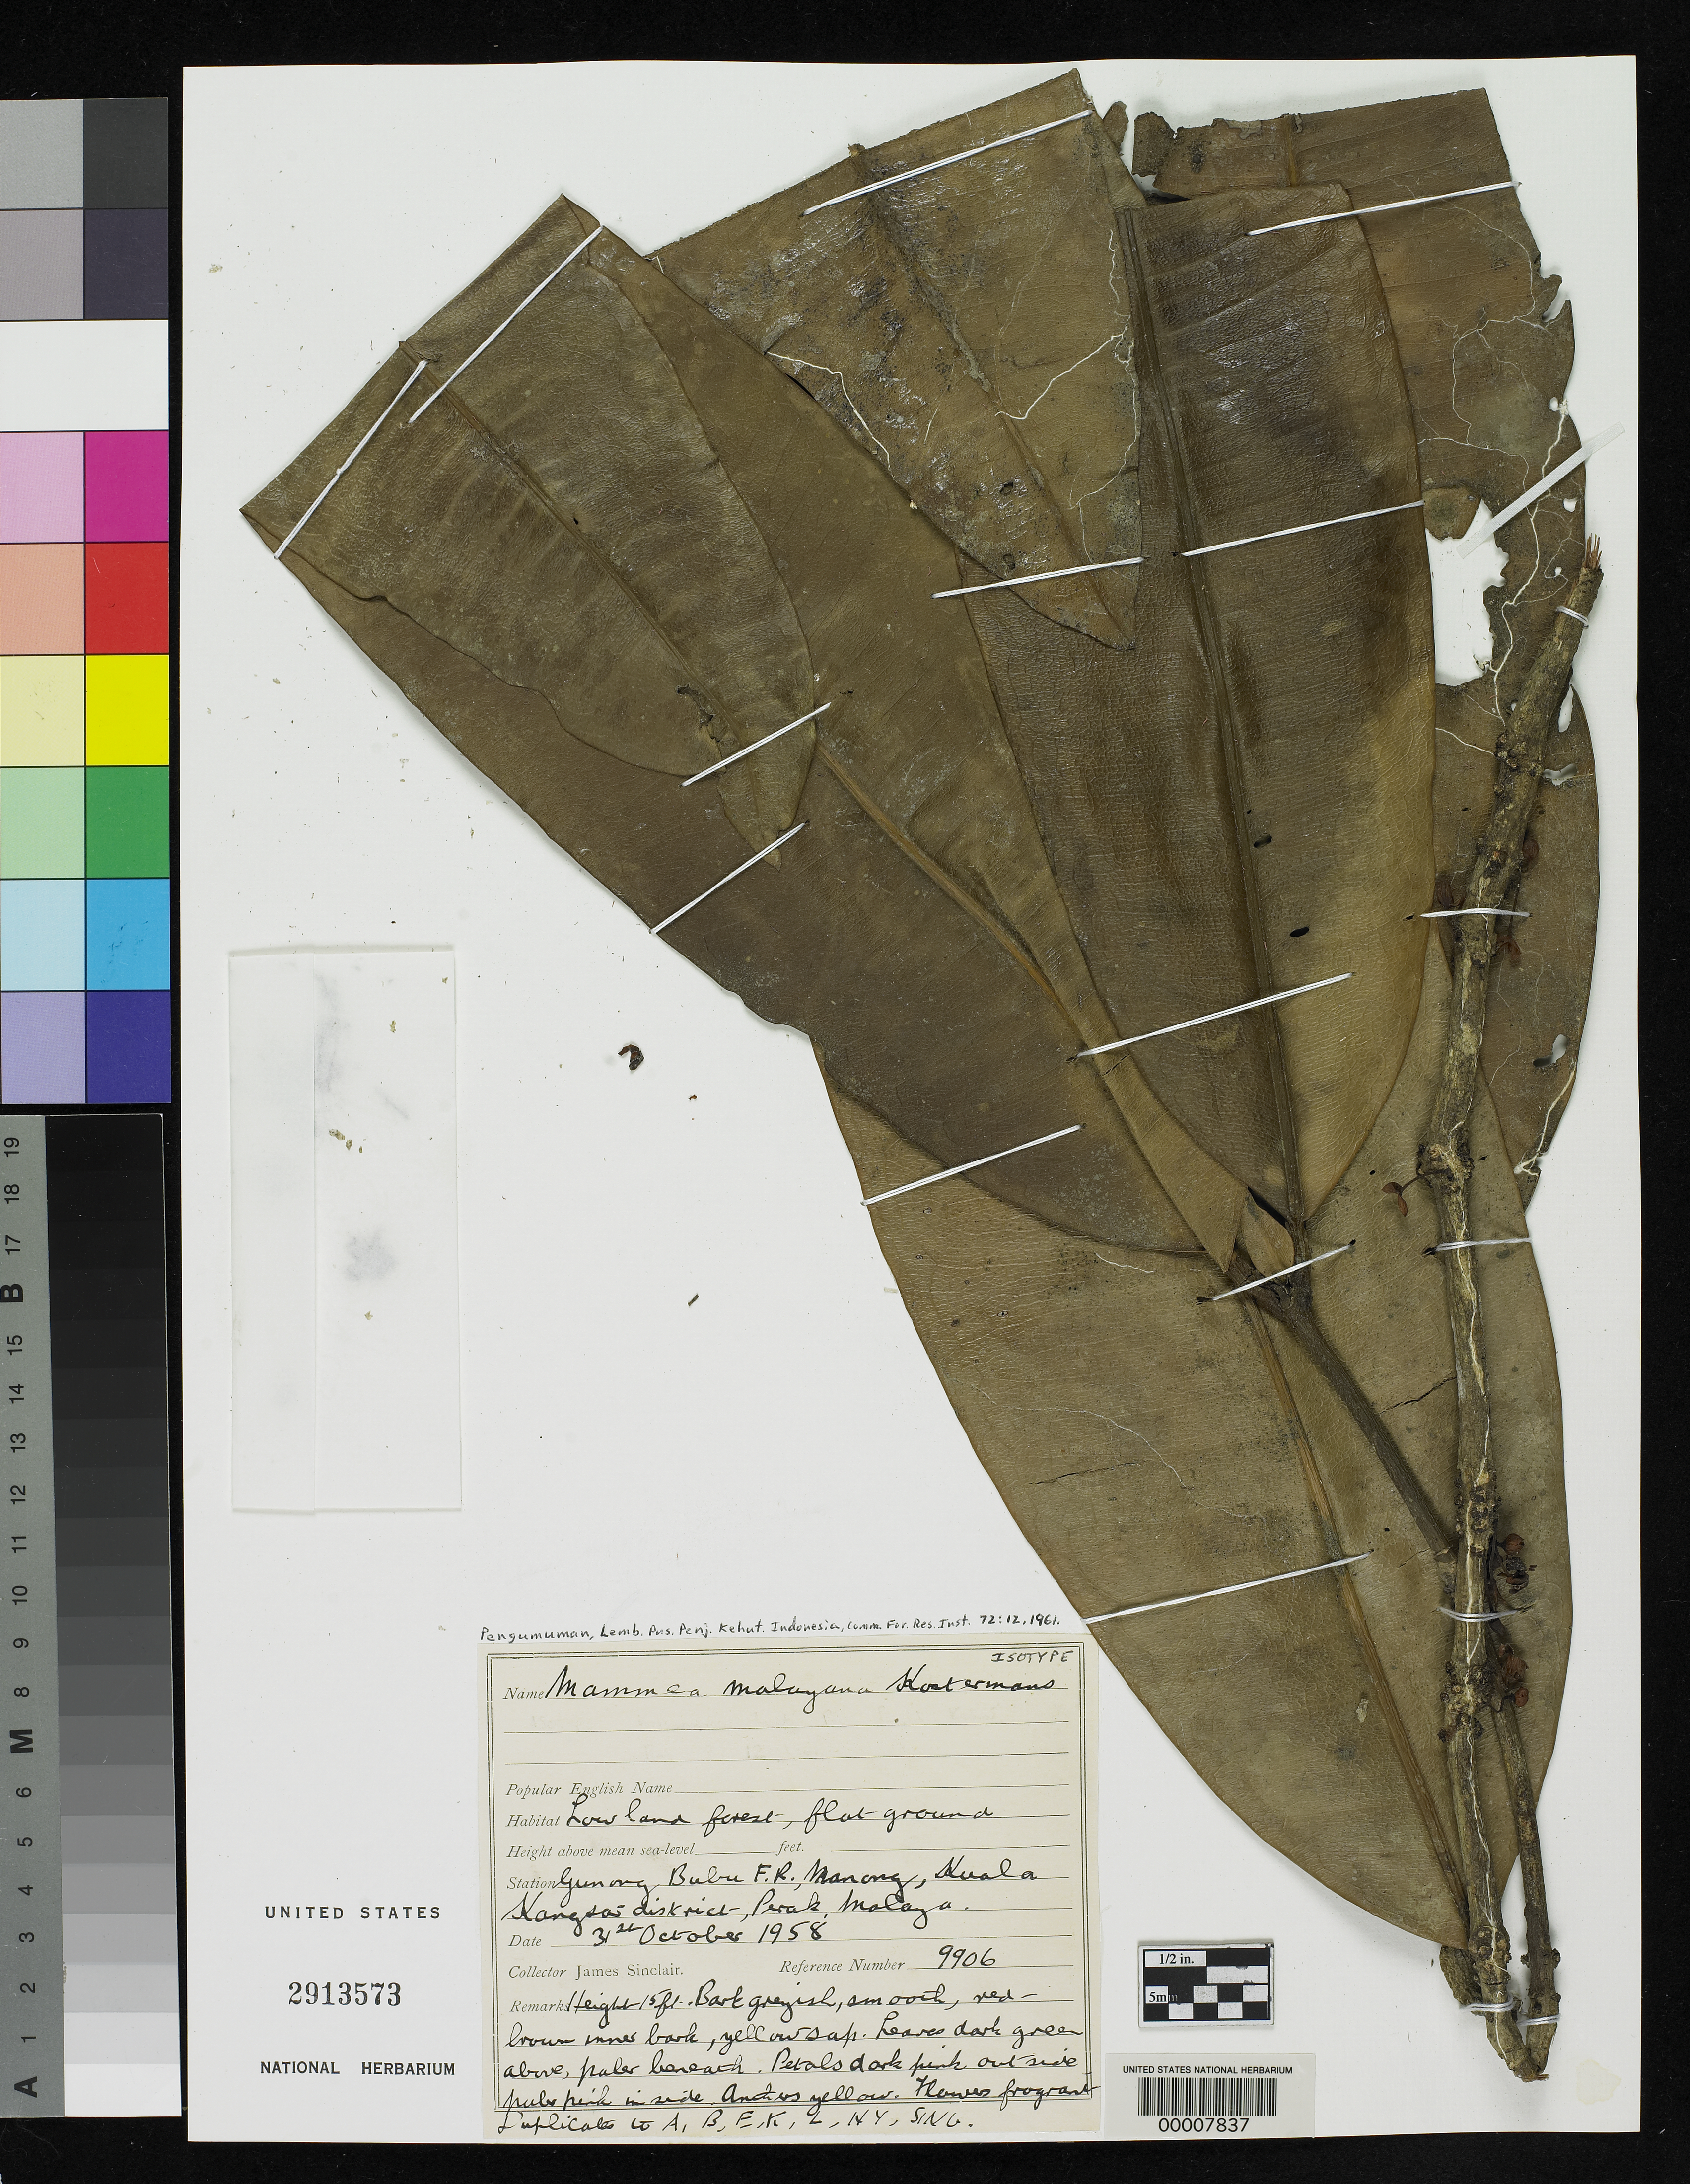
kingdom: Plantae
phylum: Tracheophyta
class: Magnoliopsida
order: Malpighiales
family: Calophyllaceae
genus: Mammea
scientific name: Mammea malayana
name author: Kosterm.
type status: Isotype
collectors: J. Sinclair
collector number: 9906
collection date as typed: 31 Oct 1958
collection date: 1958-10-31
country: Malaysia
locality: Gunong Bubu, Manong. Kuala Kangs [Malay Peninsula]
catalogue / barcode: US 2913573